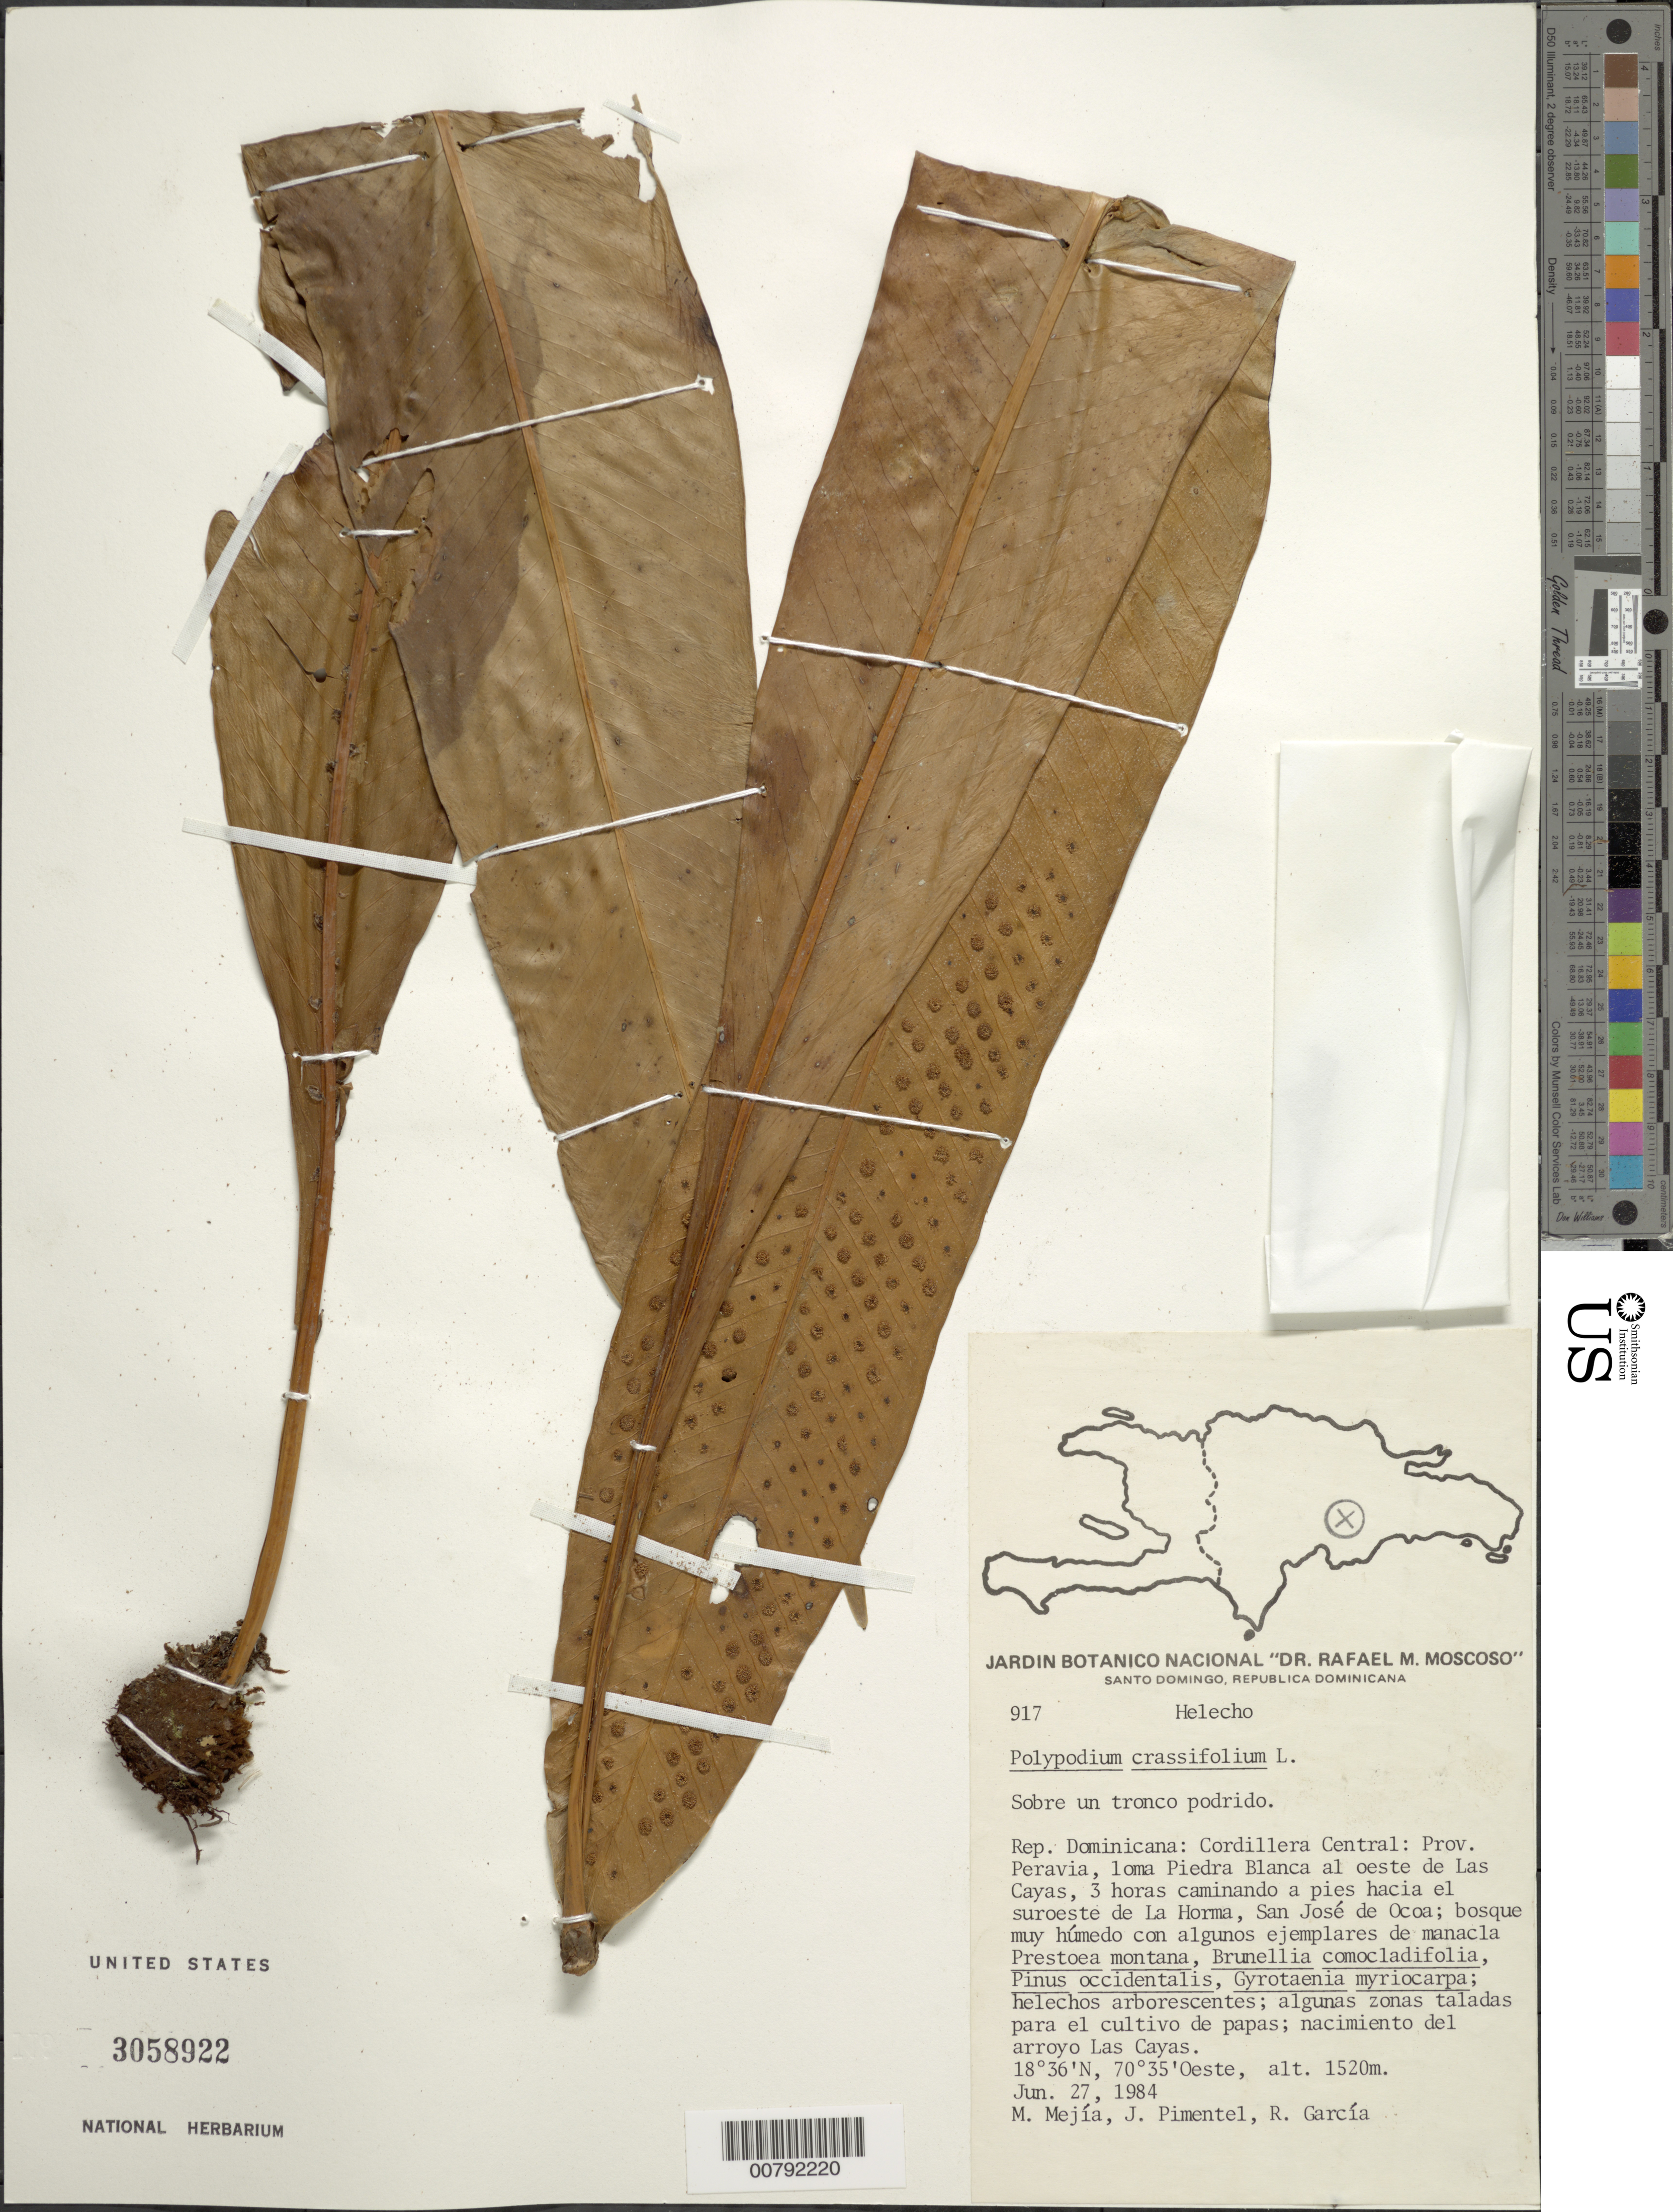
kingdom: Plantae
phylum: Tracheophyta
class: Polypodiopsida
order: Polypodiales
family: Polypodiaceae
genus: Niphidium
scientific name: Niphidium crassifolium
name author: (L.) Lellinger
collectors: M. Mejia, J. Pimentel & R. G. García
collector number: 917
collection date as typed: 27 Jun 1984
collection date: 1984-06-27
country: Dominican Republic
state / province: Peravia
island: Hispaniola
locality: Cordillera Central, Loma Piedra Blanca, W de Las Cayas, SE La Horma, San José de Ocoa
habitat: Bosque humedo, sobre un tronco podrido, con Prestoea montana, Brunellia comocladifolia, Pinus occidentalis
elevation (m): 1520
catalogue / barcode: US 3058922